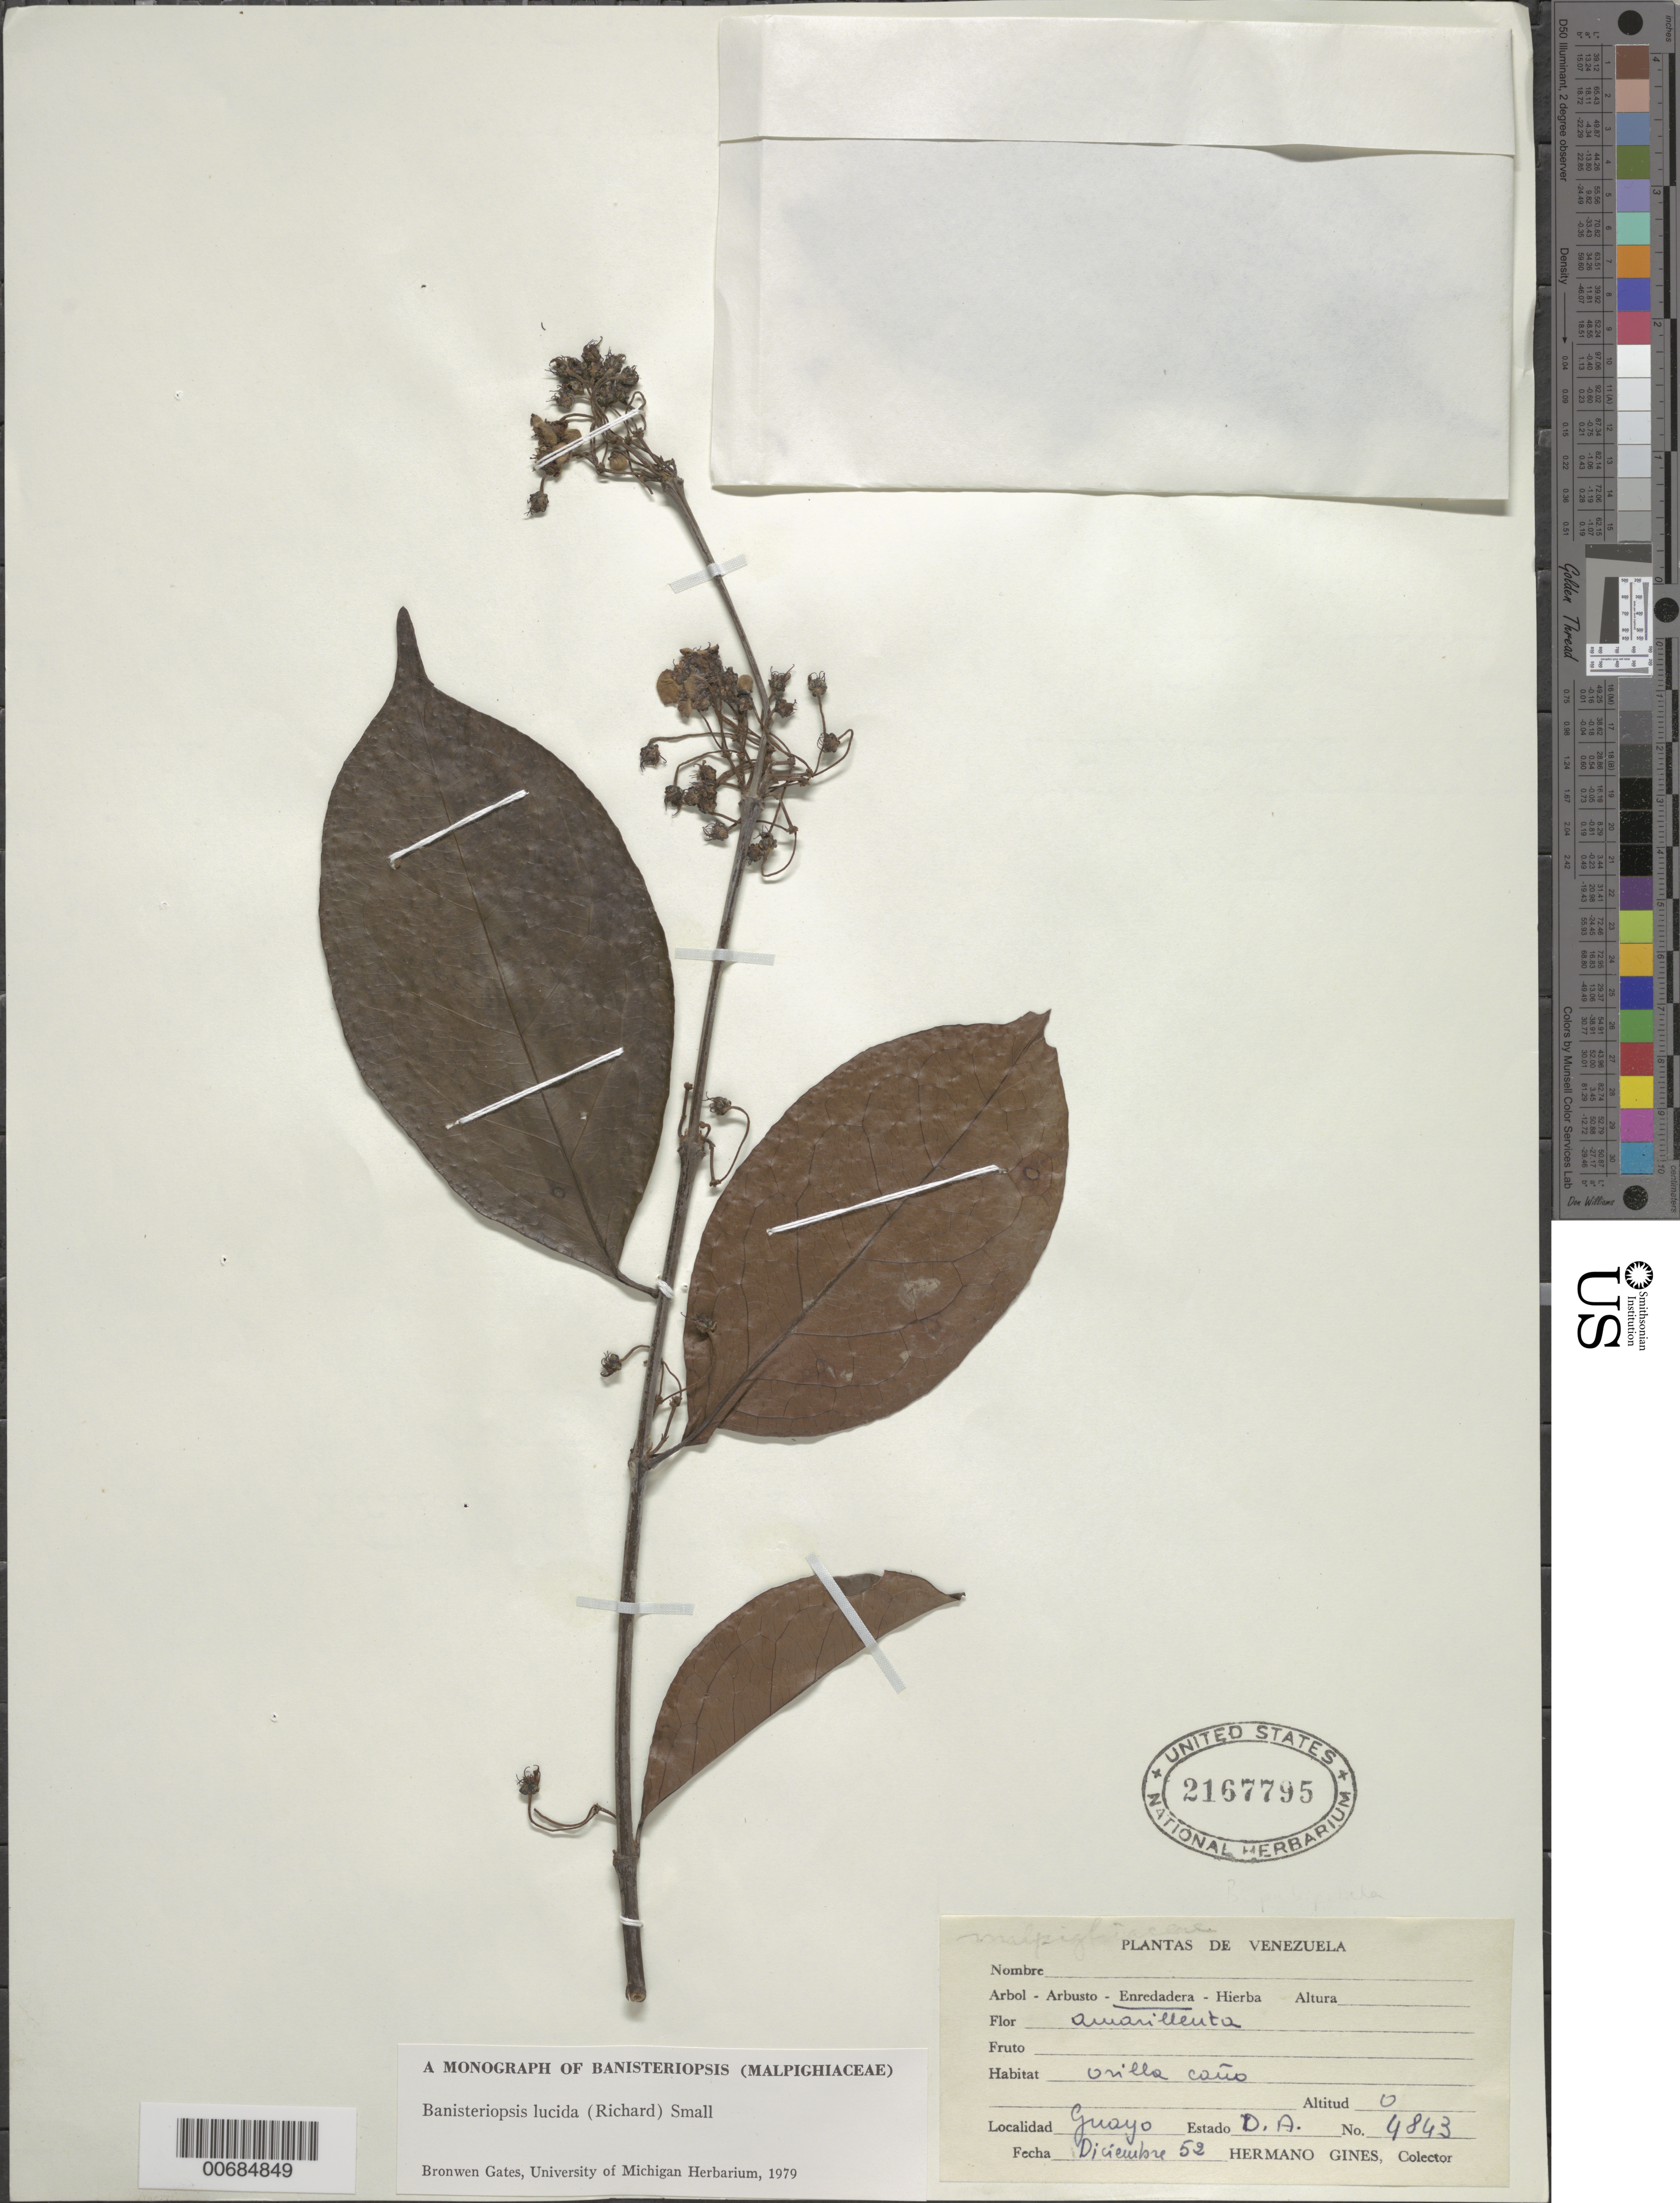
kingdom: Plantae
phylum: Tracheophyta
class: Magnoliopsida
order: Malpighiales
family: Malpighiaceae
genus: Banisteriopsis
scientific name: Banisteriopsis lucida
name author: (Rich.) Small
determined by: Gates, B.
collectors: H. Gines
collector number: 4843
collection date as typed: Dec-52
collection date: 1952-12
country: Venezuela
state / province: Delta Amacuro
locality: Guayo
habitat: Orilla caño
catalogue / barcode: US 2167795